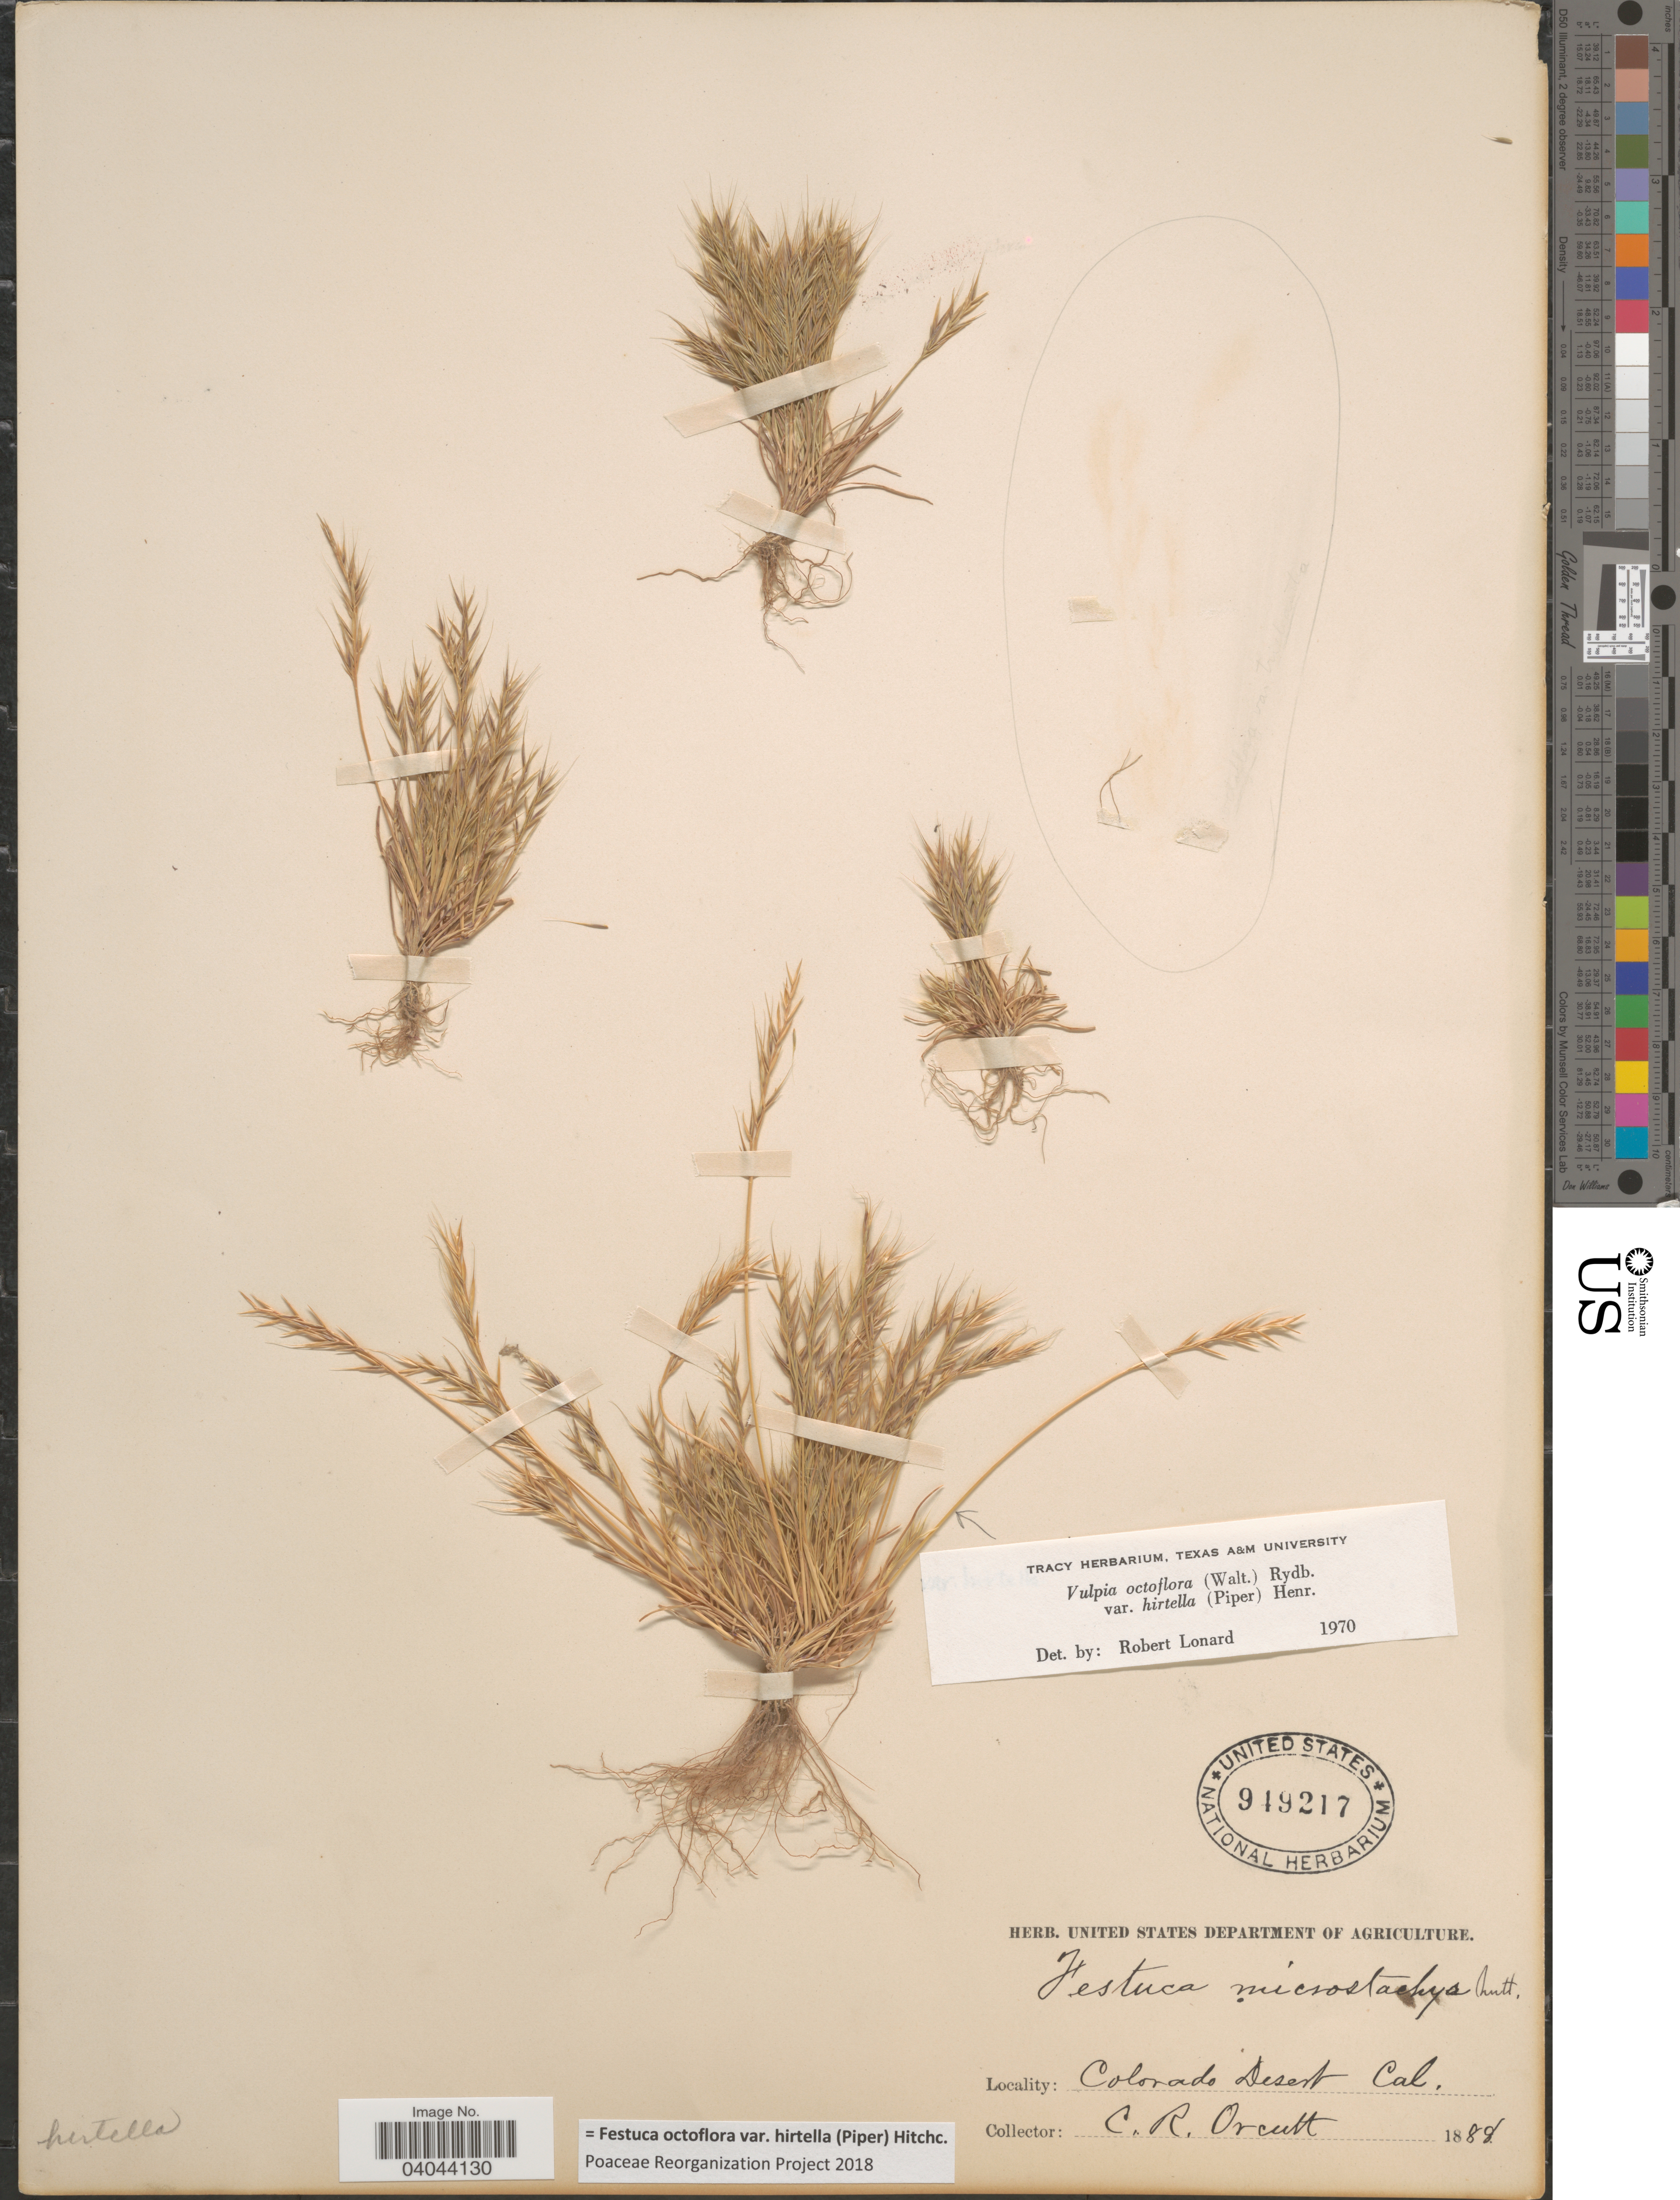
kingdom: Plantae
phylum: Tracheophyta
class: Liliopsida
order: Poales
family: Poaceae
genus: Festuca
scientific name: Festuca octoflora var. hirtella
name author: Piper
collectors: C. R. Orcutt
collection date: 1888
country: United States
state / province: California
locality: Colorado Desert.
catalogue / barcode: US 949217